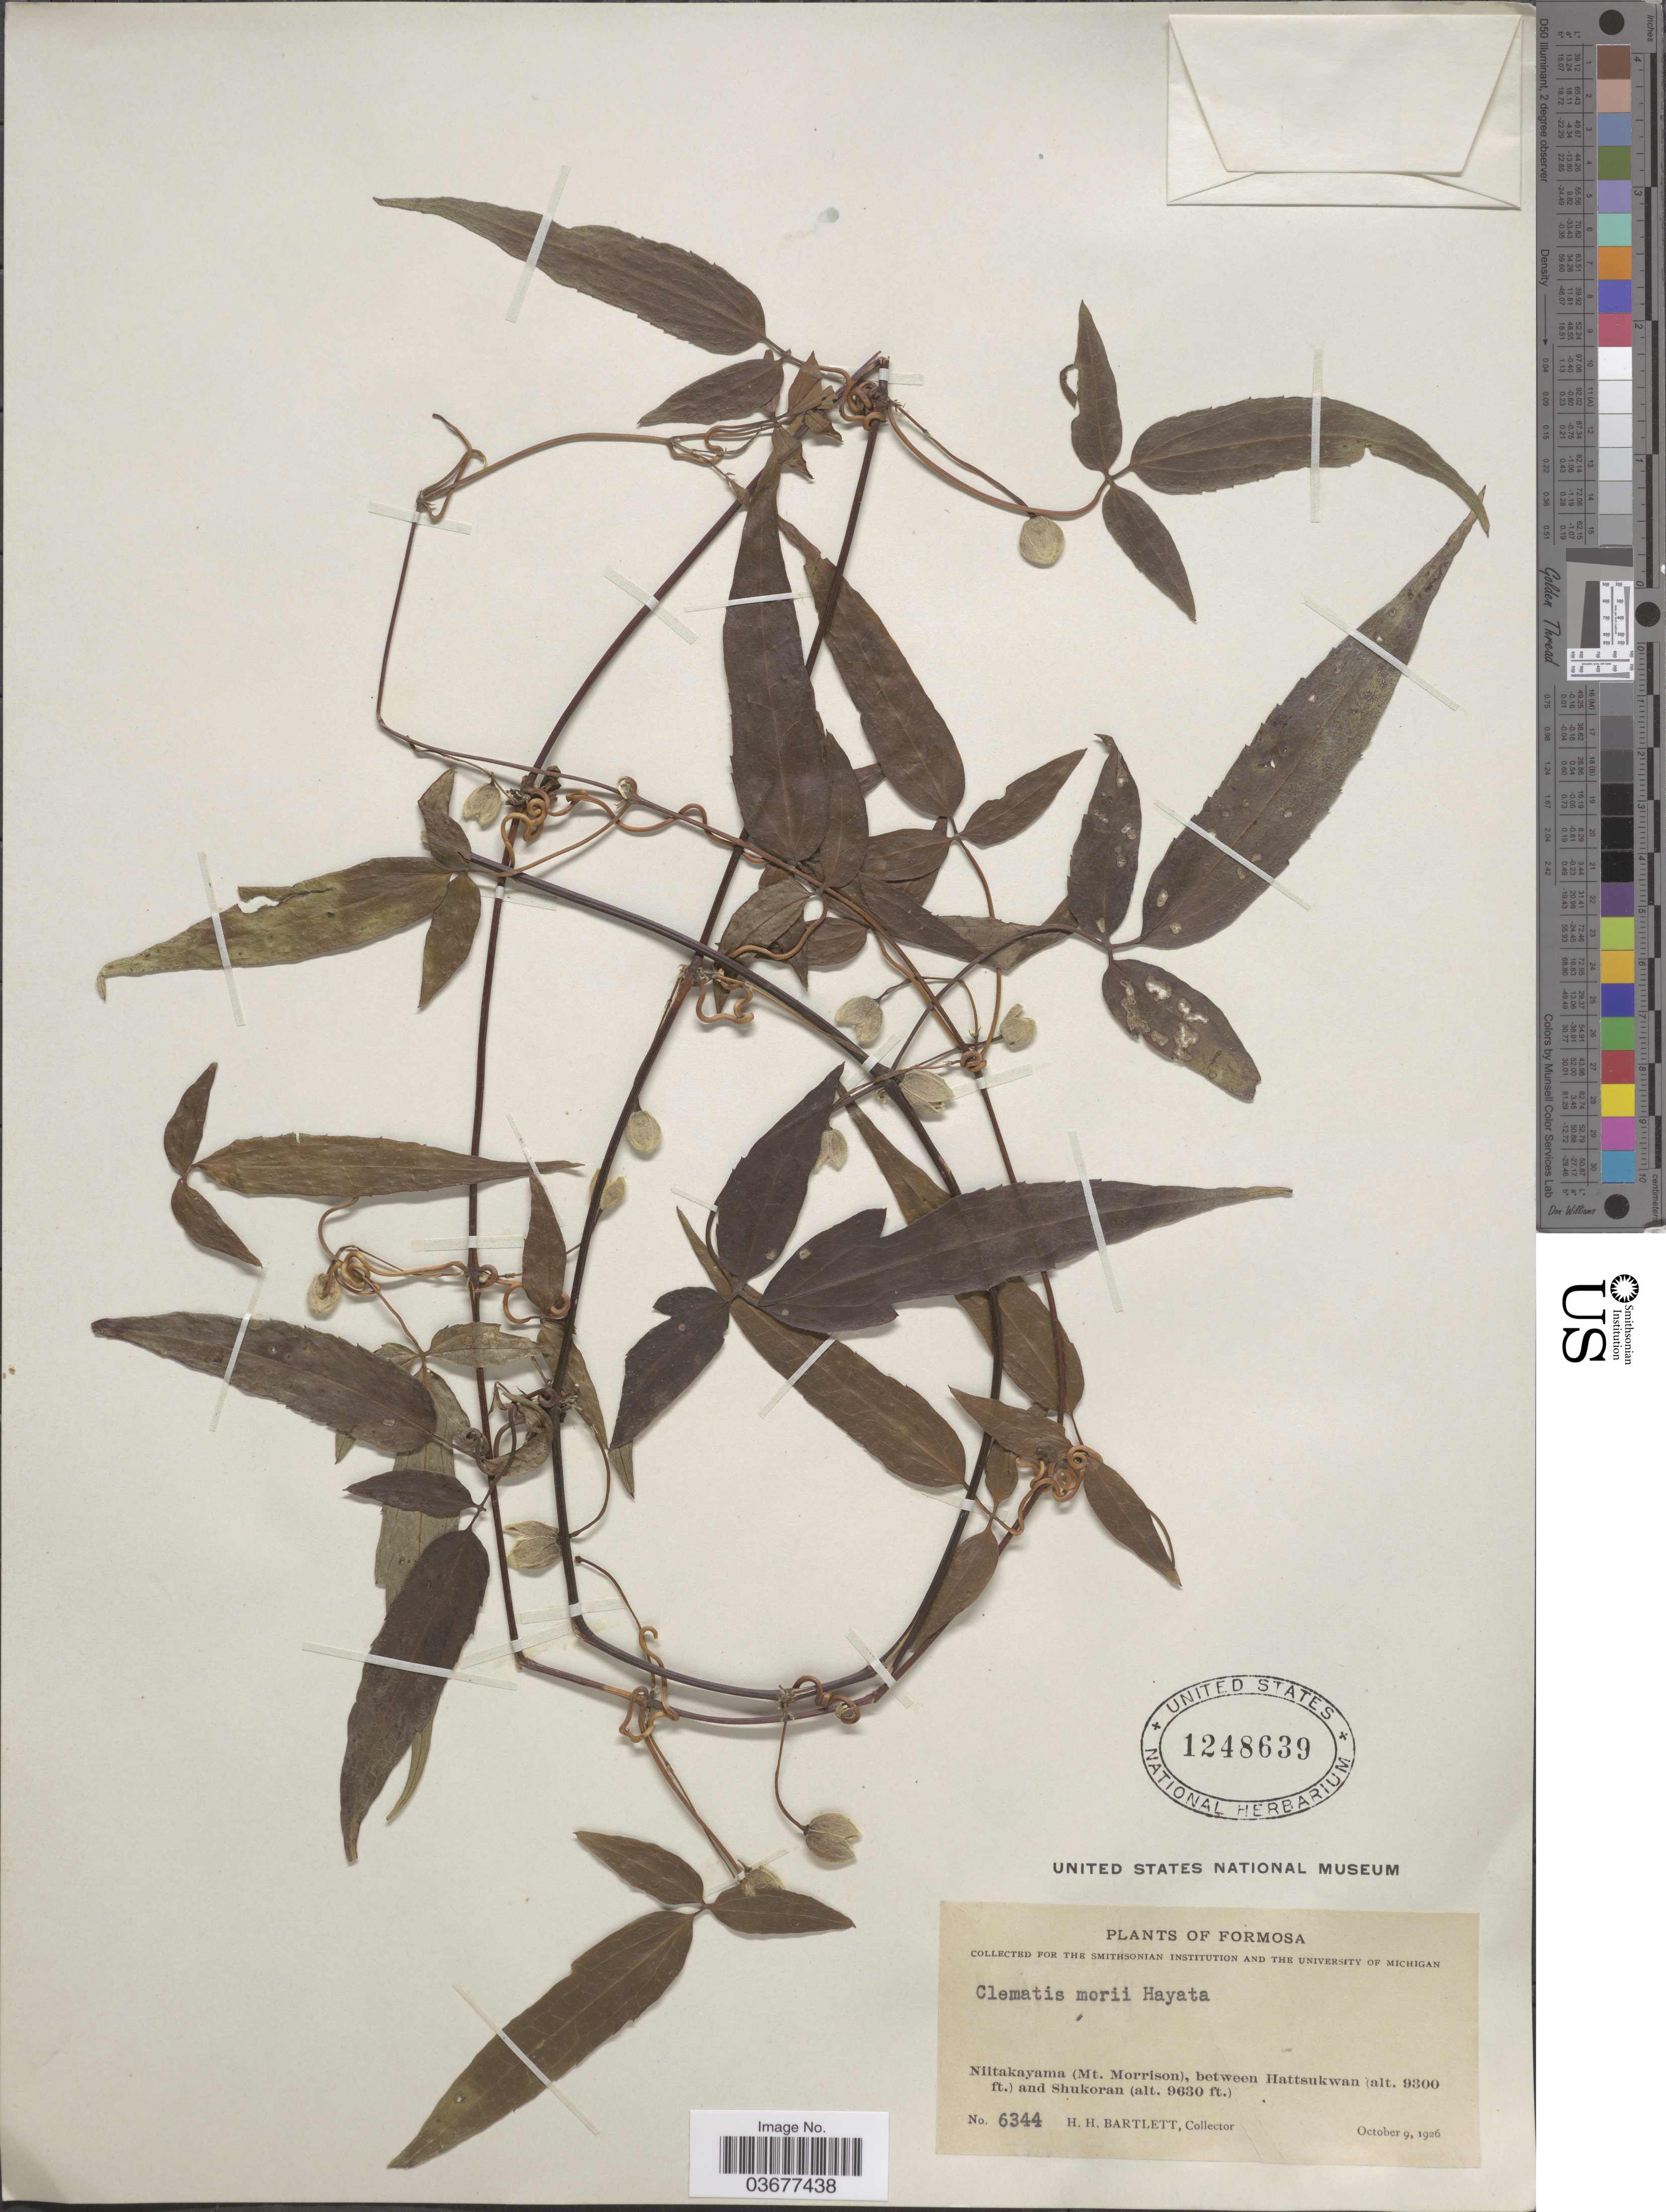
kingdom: Plantae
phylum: Tracheophyta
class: Magnoliopsida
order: Ranunculales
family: Ranunculaceae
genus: Clematis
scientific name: Clematis morii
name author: Hayata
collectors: H. H. Bartlett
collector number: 6344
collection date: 1926-10-09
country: Taiwan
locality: Formosa. Niitakayama (Mt. Morrison), between Hattsukwan and Shukoran.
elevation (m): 2835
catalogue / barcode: US 1248639